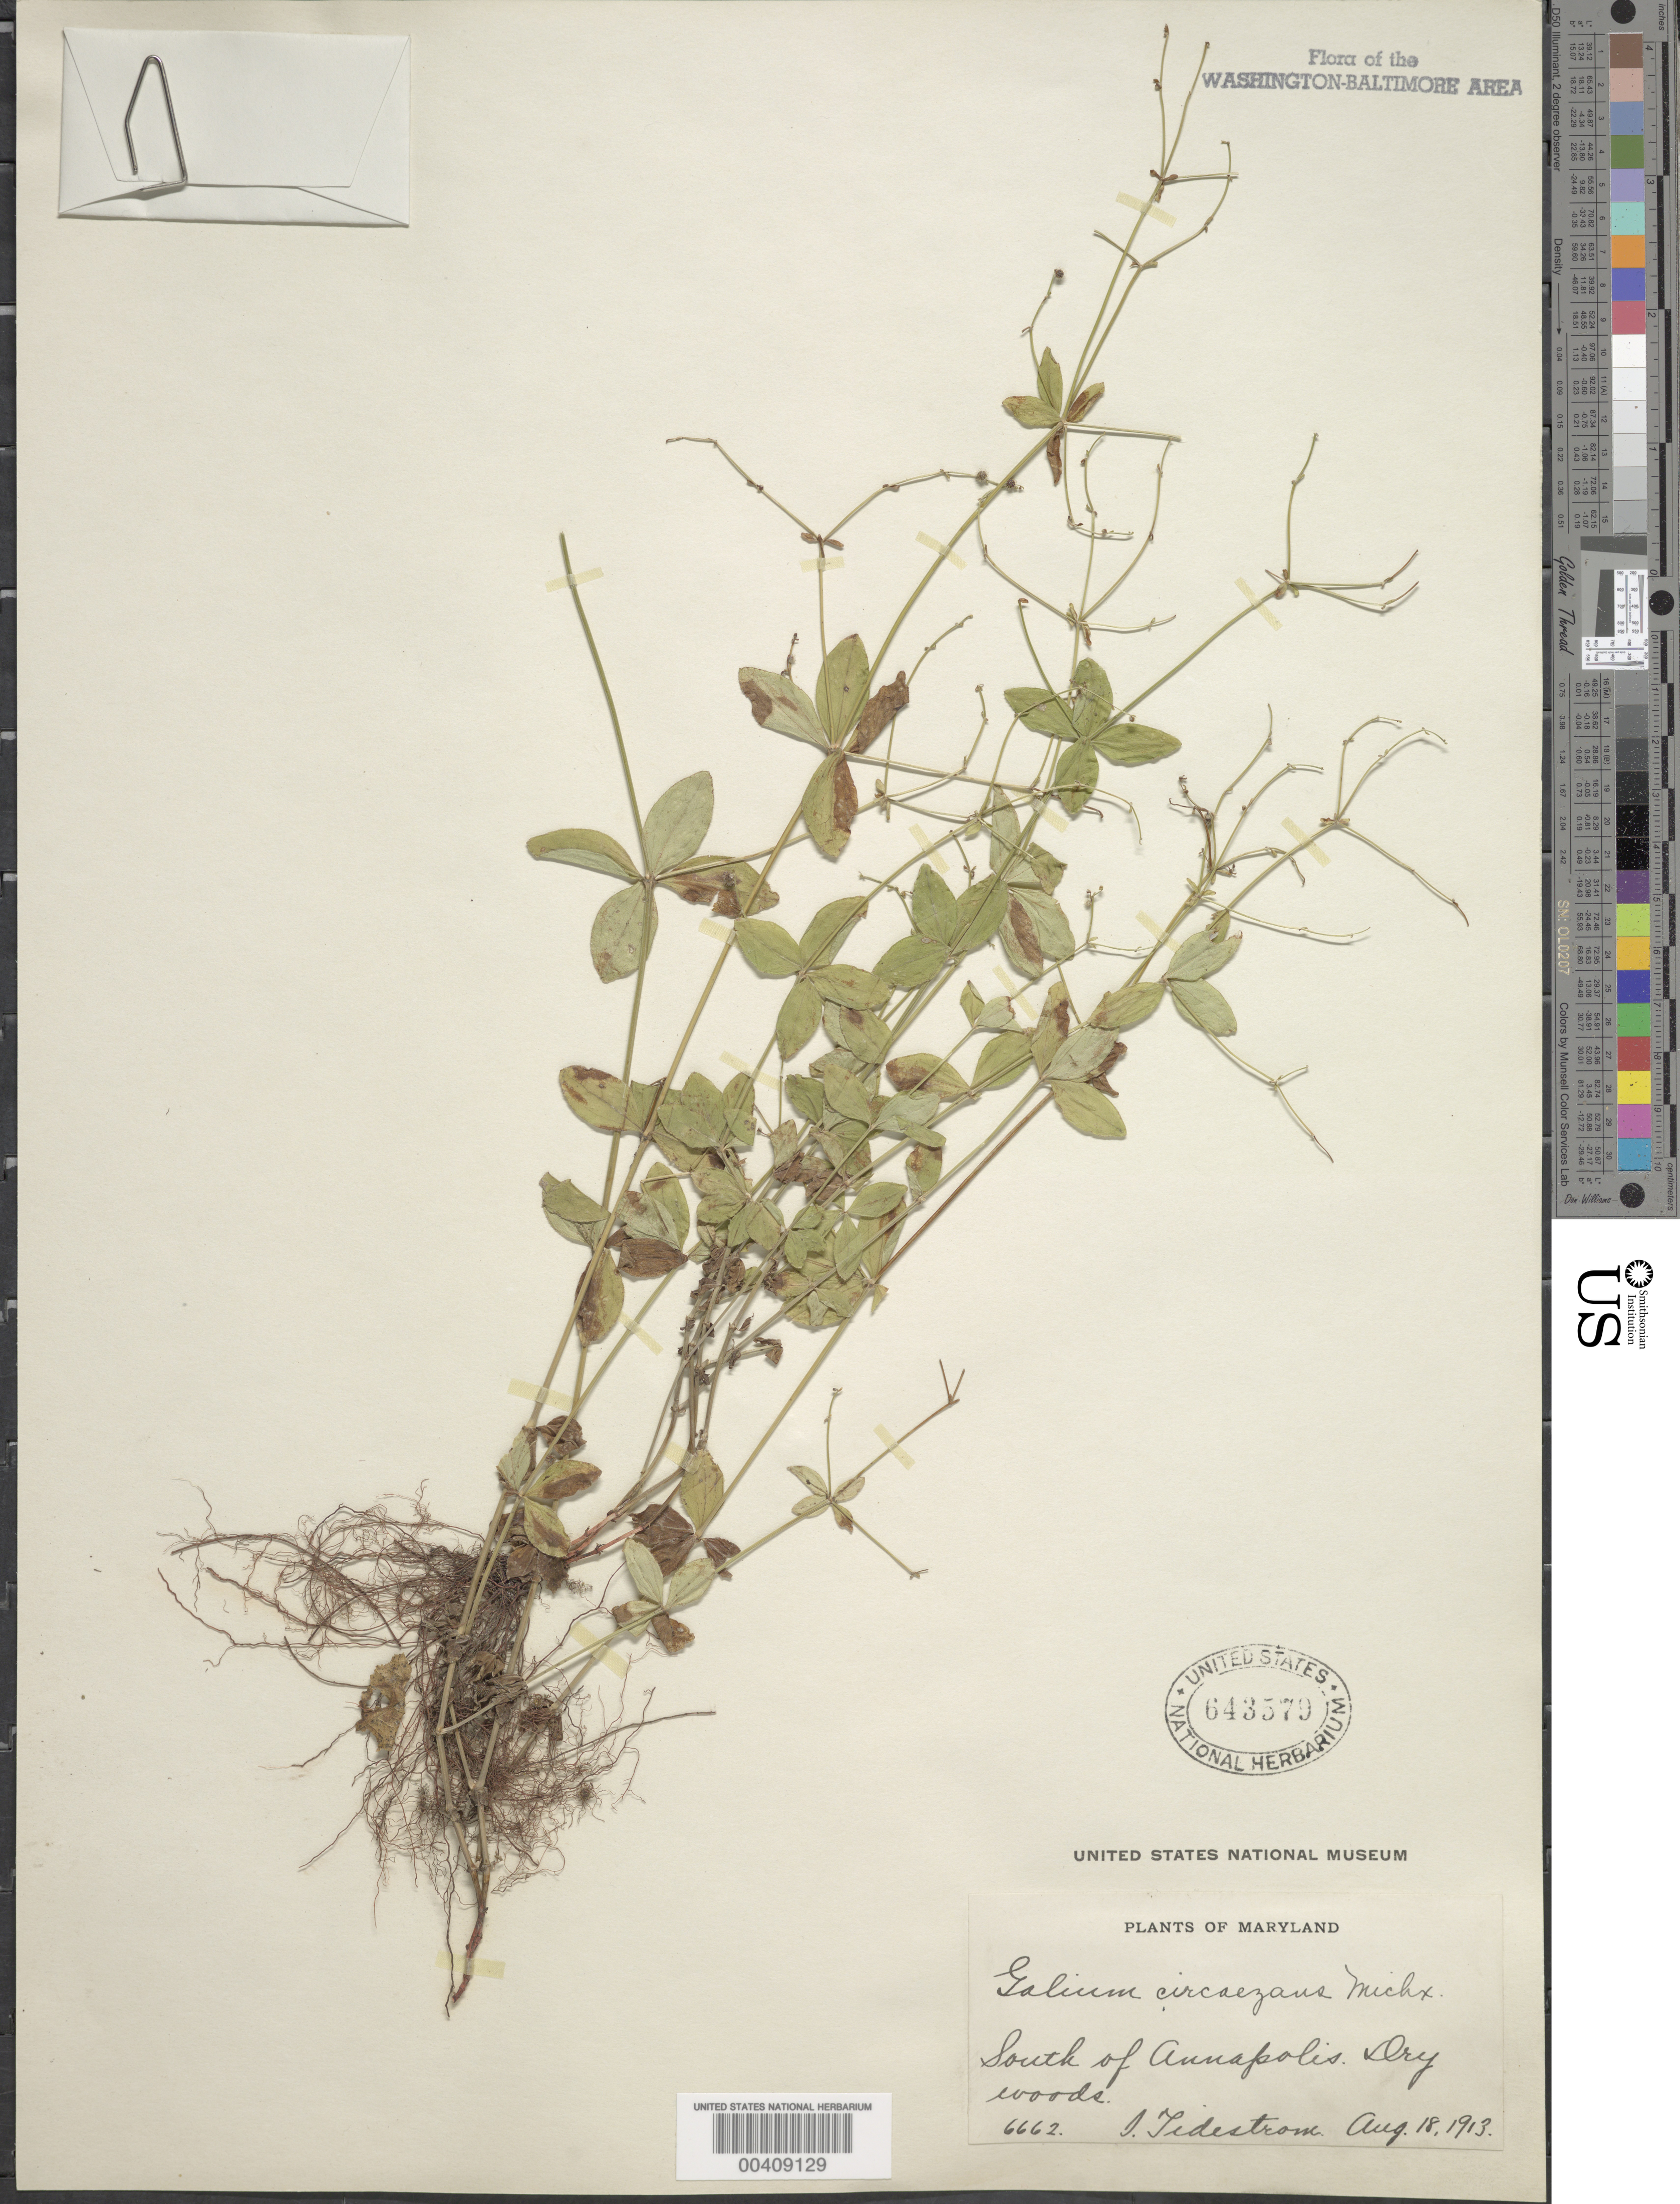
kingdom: Plantae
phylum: Tracheophyta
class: Magnoliopsida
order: Gentianales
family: Rubiaceae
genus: Galium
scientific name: Galium circaezans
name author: Michx.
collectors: I. F. Tidestrom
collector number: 6662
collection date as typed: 18 Aug 1913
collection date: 1913-08-18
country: United States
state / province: Maryland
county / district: Anne Arundel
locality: South of Annapolis dry woods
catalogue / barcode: US 643579